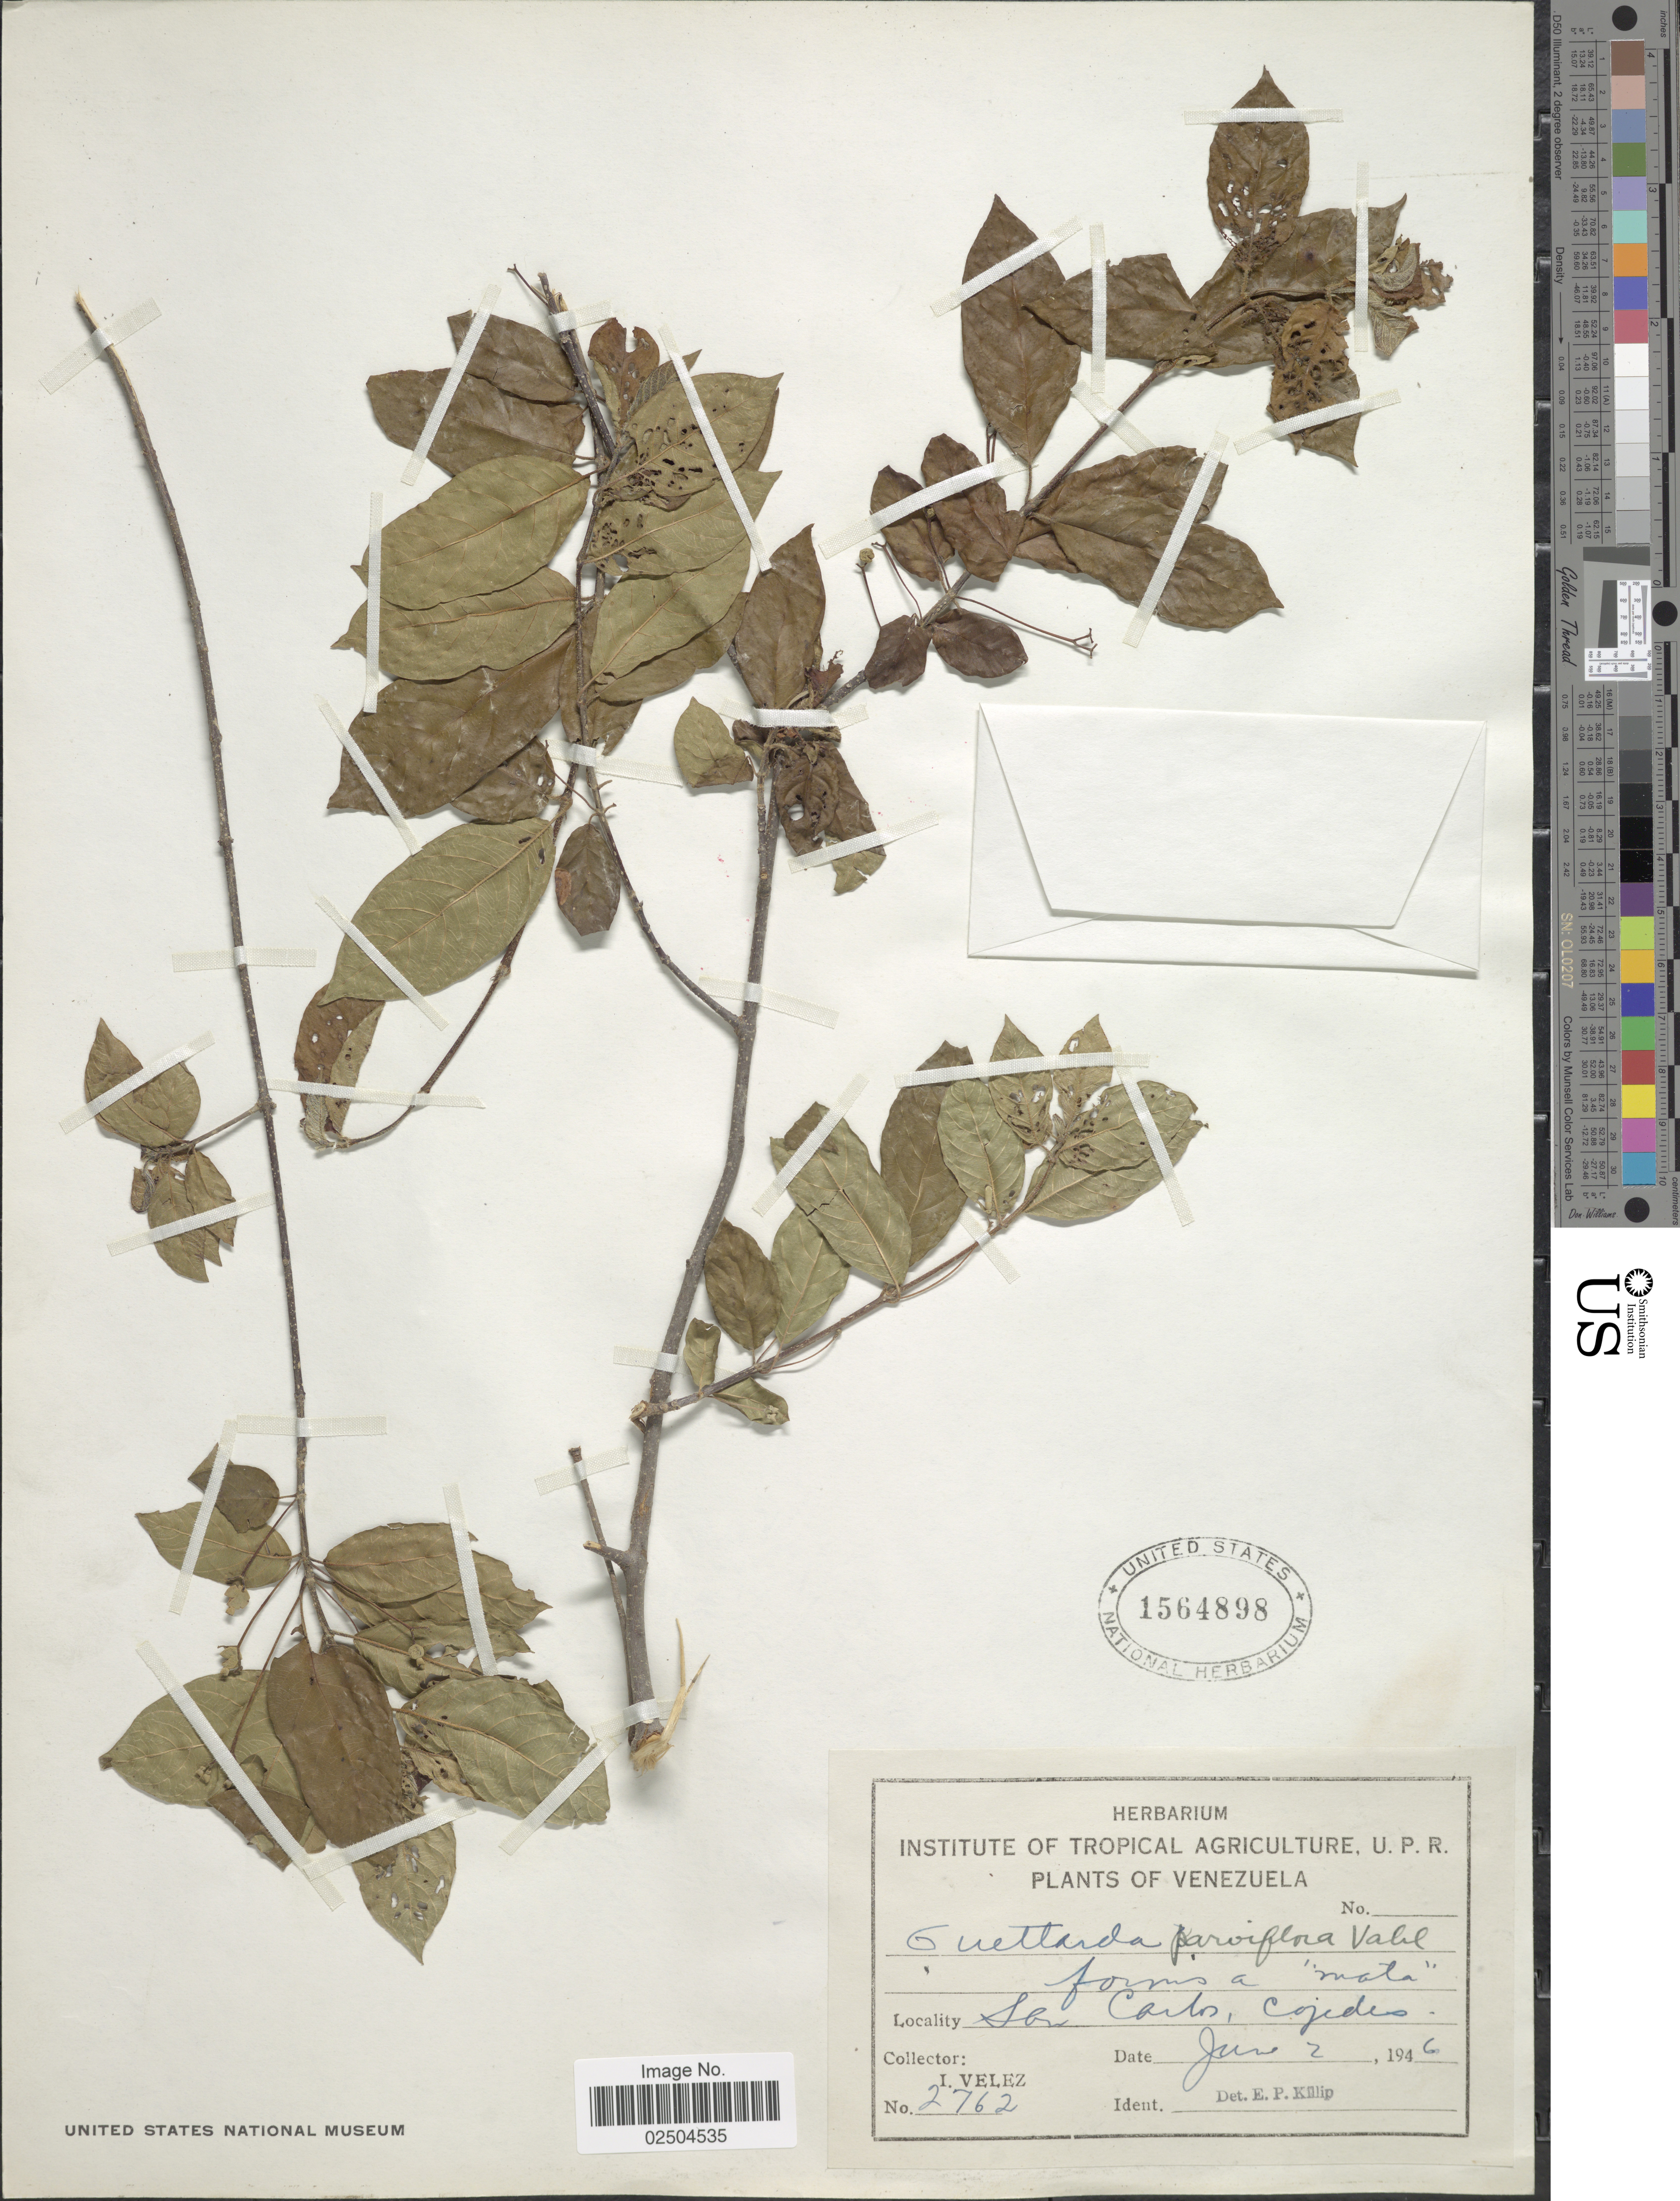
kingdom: Plantae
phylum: Tracheophyta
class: Magnoliopsida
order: Gentianales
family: Rubiaceae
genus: Guettarda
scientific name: Guettarda parviflora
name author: Vahl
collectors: I. Velez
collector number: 2762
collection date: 1946-06-02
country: Venezuela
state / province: Cojedes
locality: San Carlos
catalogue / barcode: US 1564898